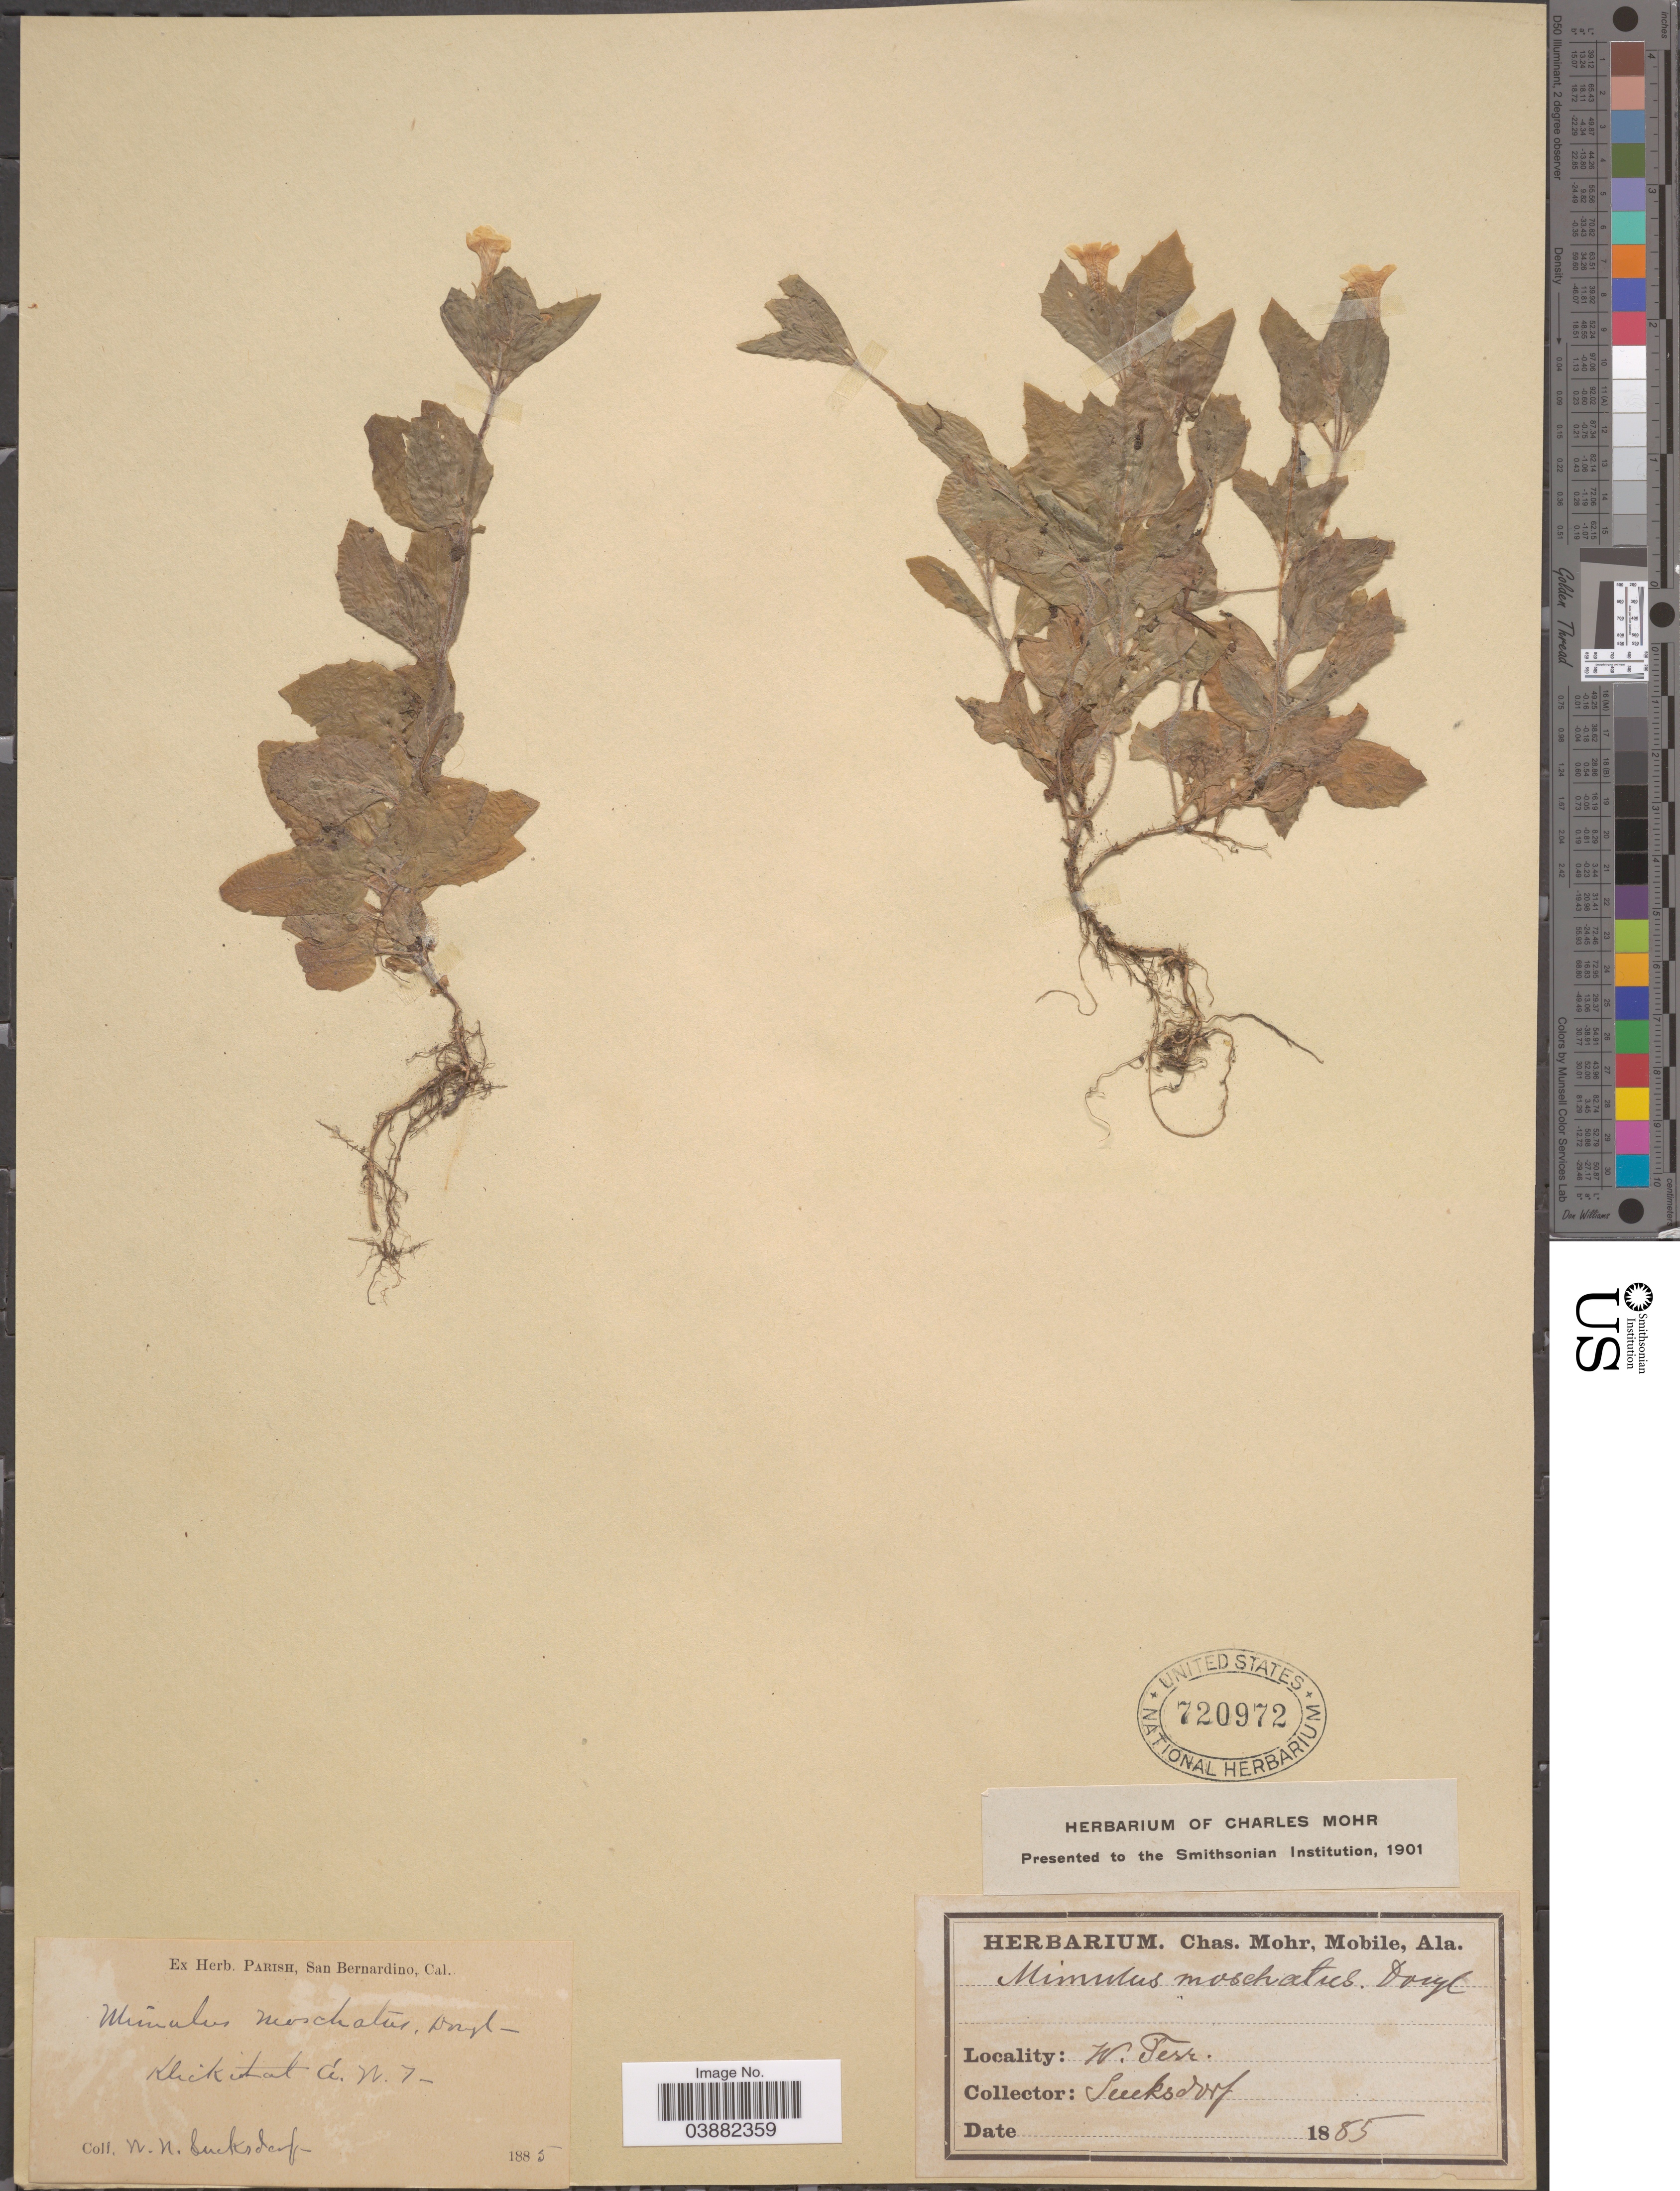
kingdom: Plantae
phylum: Tracheophyta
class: Magnoliopsida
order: Lamiales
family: Phrymaceae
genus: Mimulus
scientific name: Mimulus moschatus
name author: Douglas ex Lindl.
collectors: W. N. Suksdorf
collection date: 1885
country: United States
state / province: Washington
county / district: Klickitat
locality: Klickitat Co. W. T. W. Terr.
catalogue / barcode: US 720972